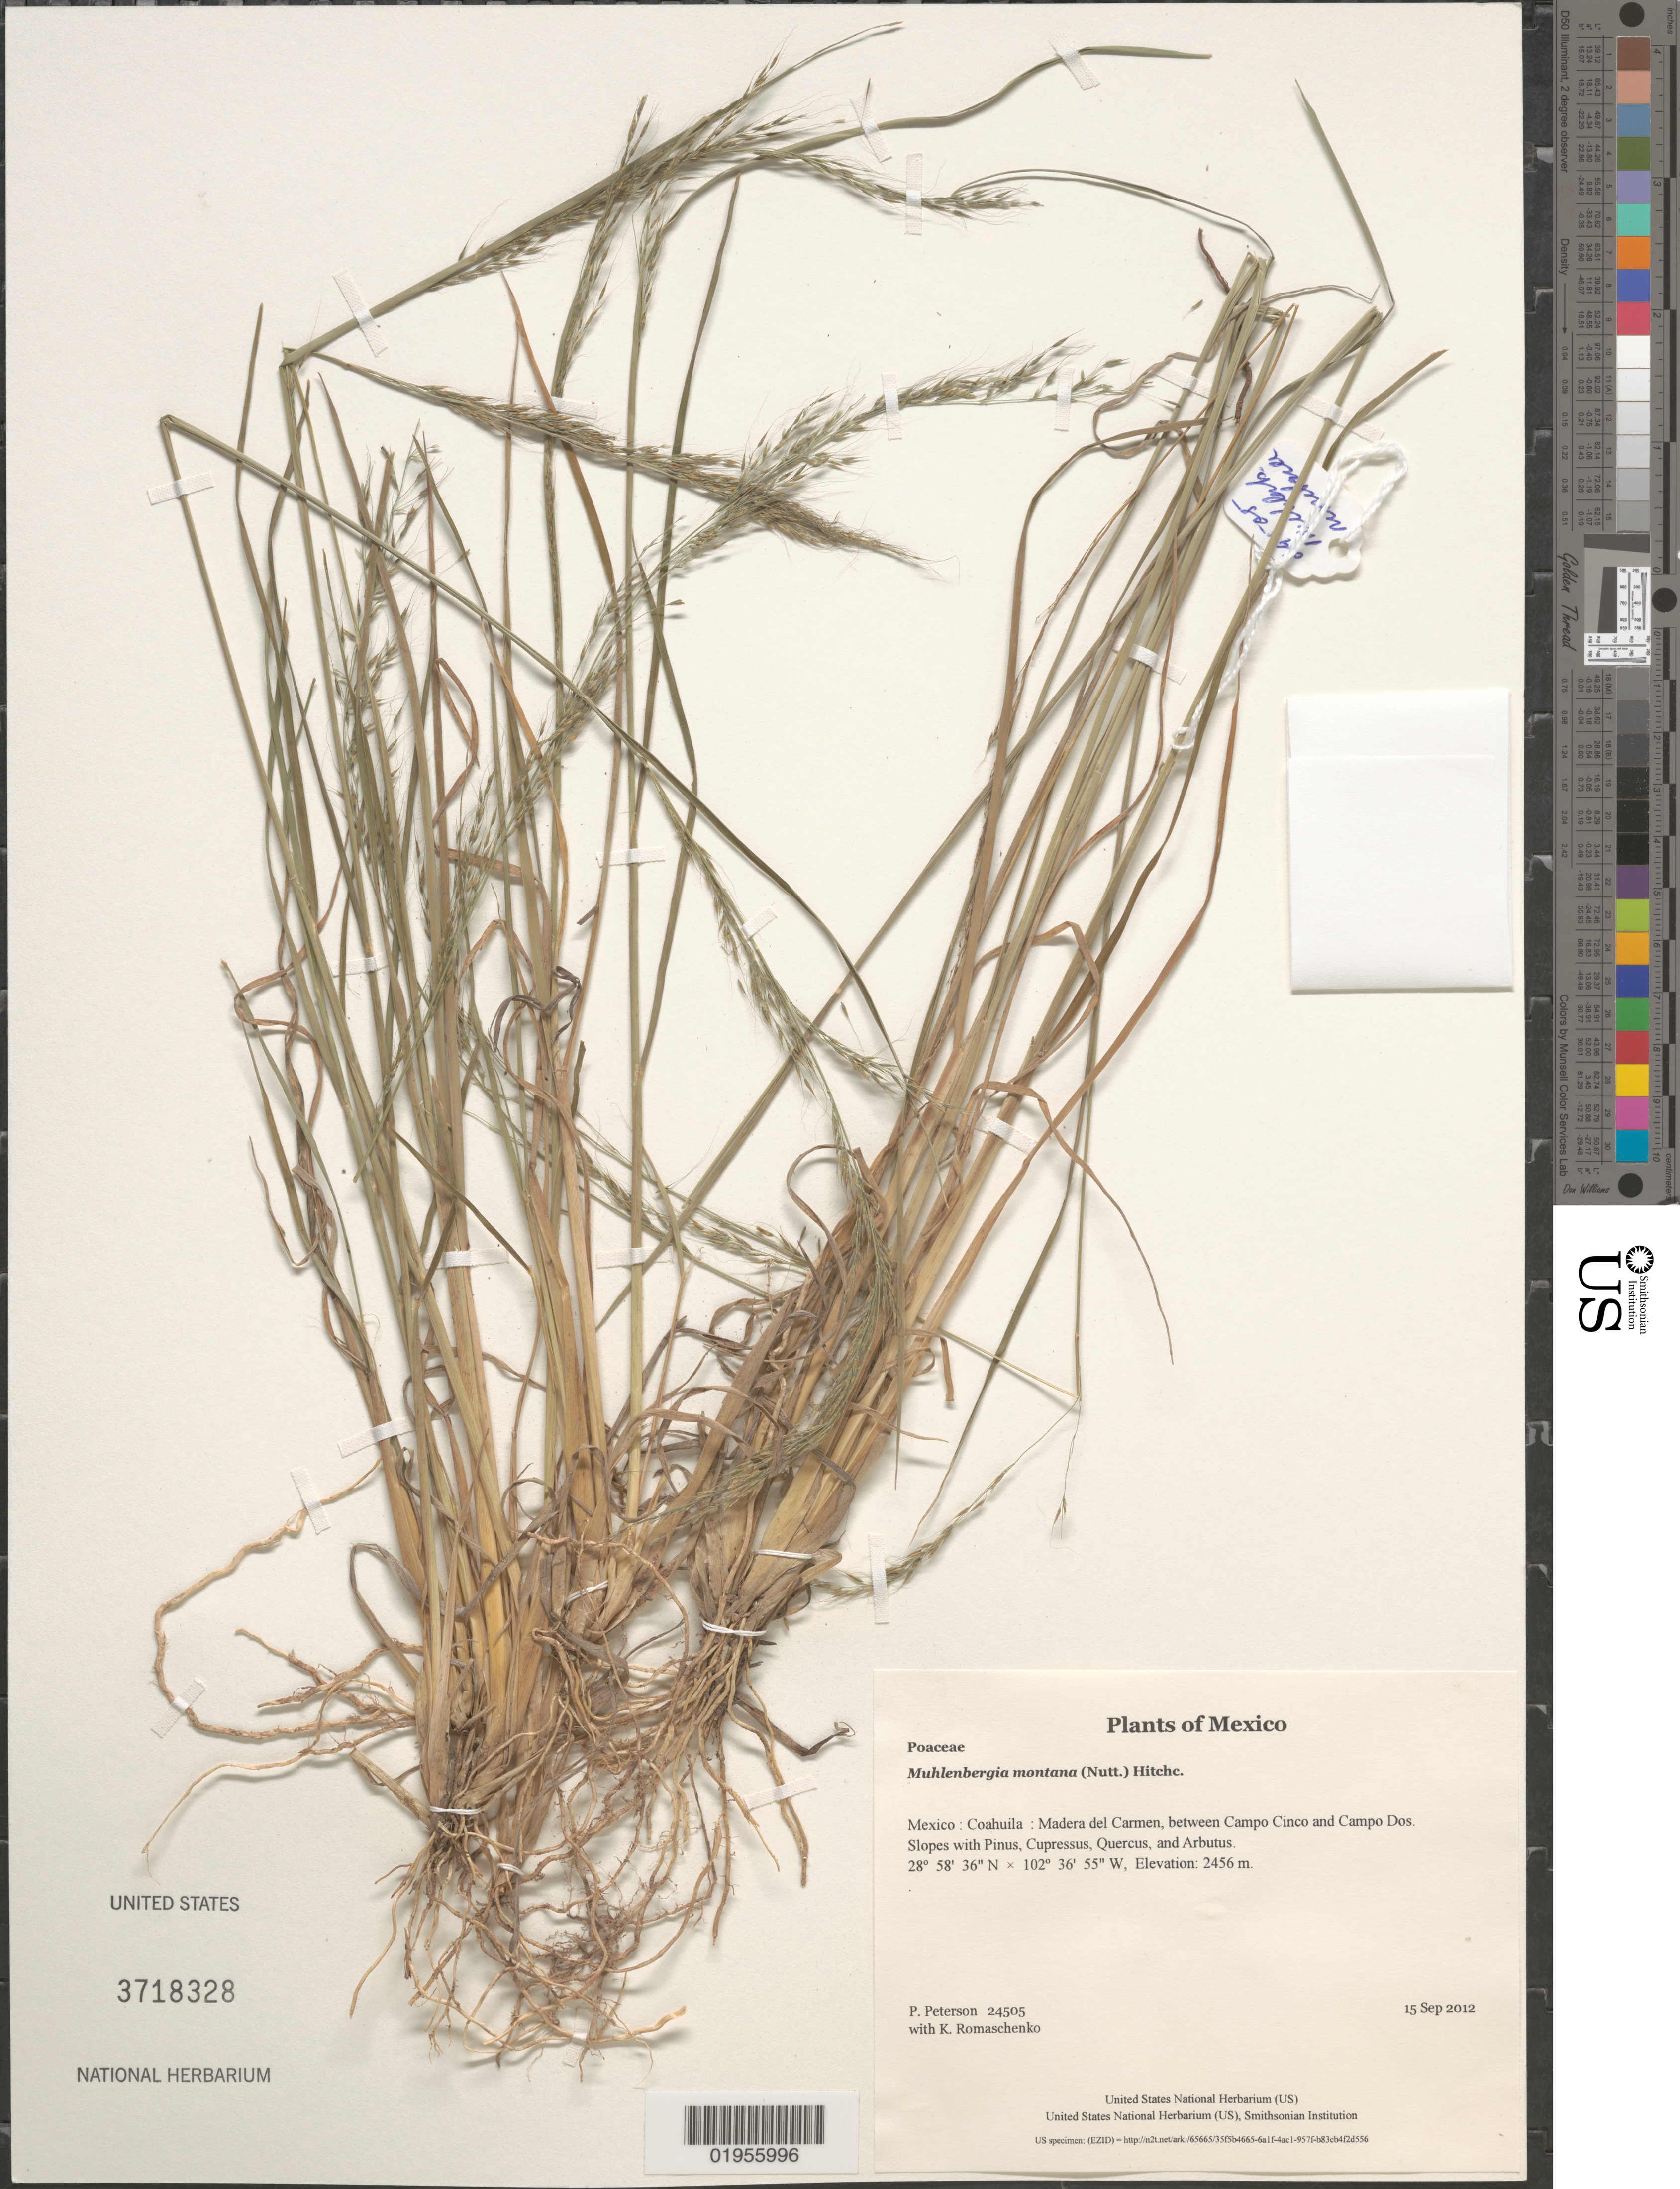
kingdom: Plantae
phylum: Tracheophyta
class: Liliopsida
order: Poales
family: Poaceae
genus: Muhlenbergia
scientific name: Muhlenbergia montana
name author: (Nutt.) Hitchc.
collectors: P. M. Peterson & K. Romaschenko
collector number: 24505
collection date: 2012-09-15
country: Mexico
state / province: Coahuila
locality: Madera del Carmen, between Campo Cinco and Campo Dos.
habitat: Slopes with Pinus, Cupressus, Quercus, and Arbutus.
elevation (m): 2456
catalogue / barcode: US 3718328